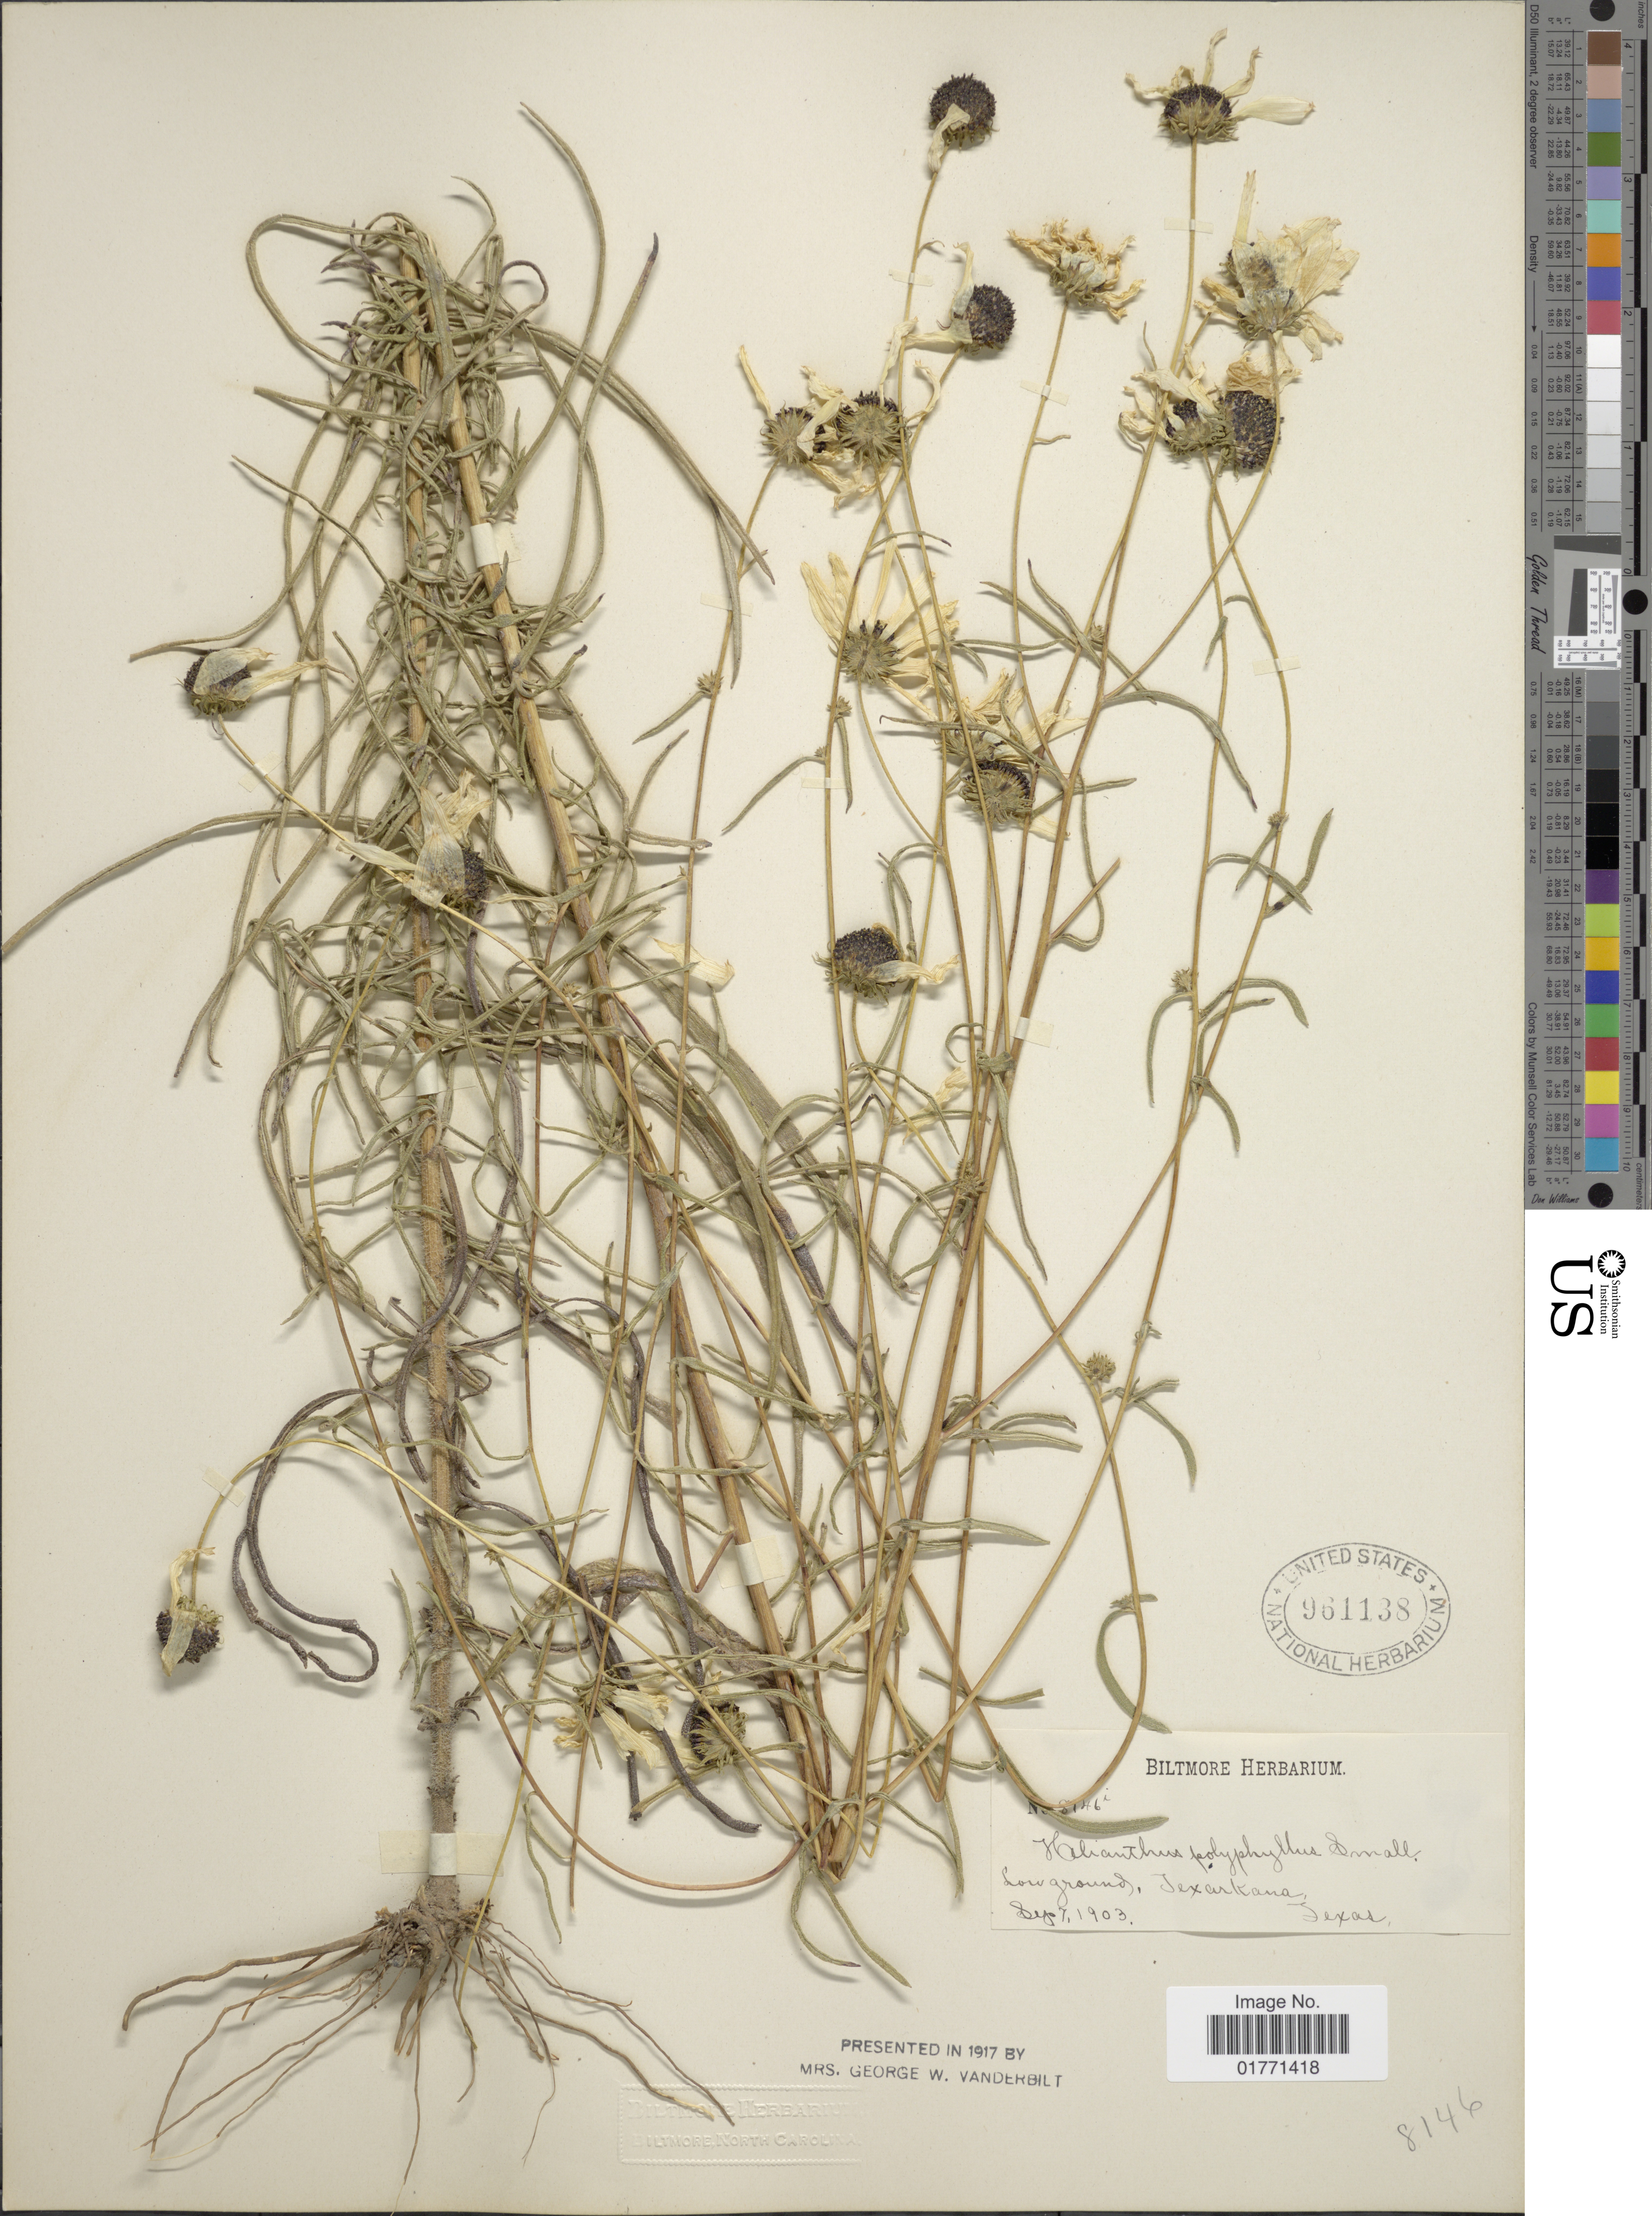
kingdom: Plantae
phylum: Tracheophyta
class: Magnoliopsida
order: Asterales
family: Asteraceae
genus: Helianthus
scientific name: Helianthus polyphyllus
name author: Small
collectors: ex herb. Biltmore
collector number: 8146i*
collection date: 1903-09-07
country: United States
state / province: Texas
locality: Low ground, Texarkana.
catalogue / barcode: US 961138